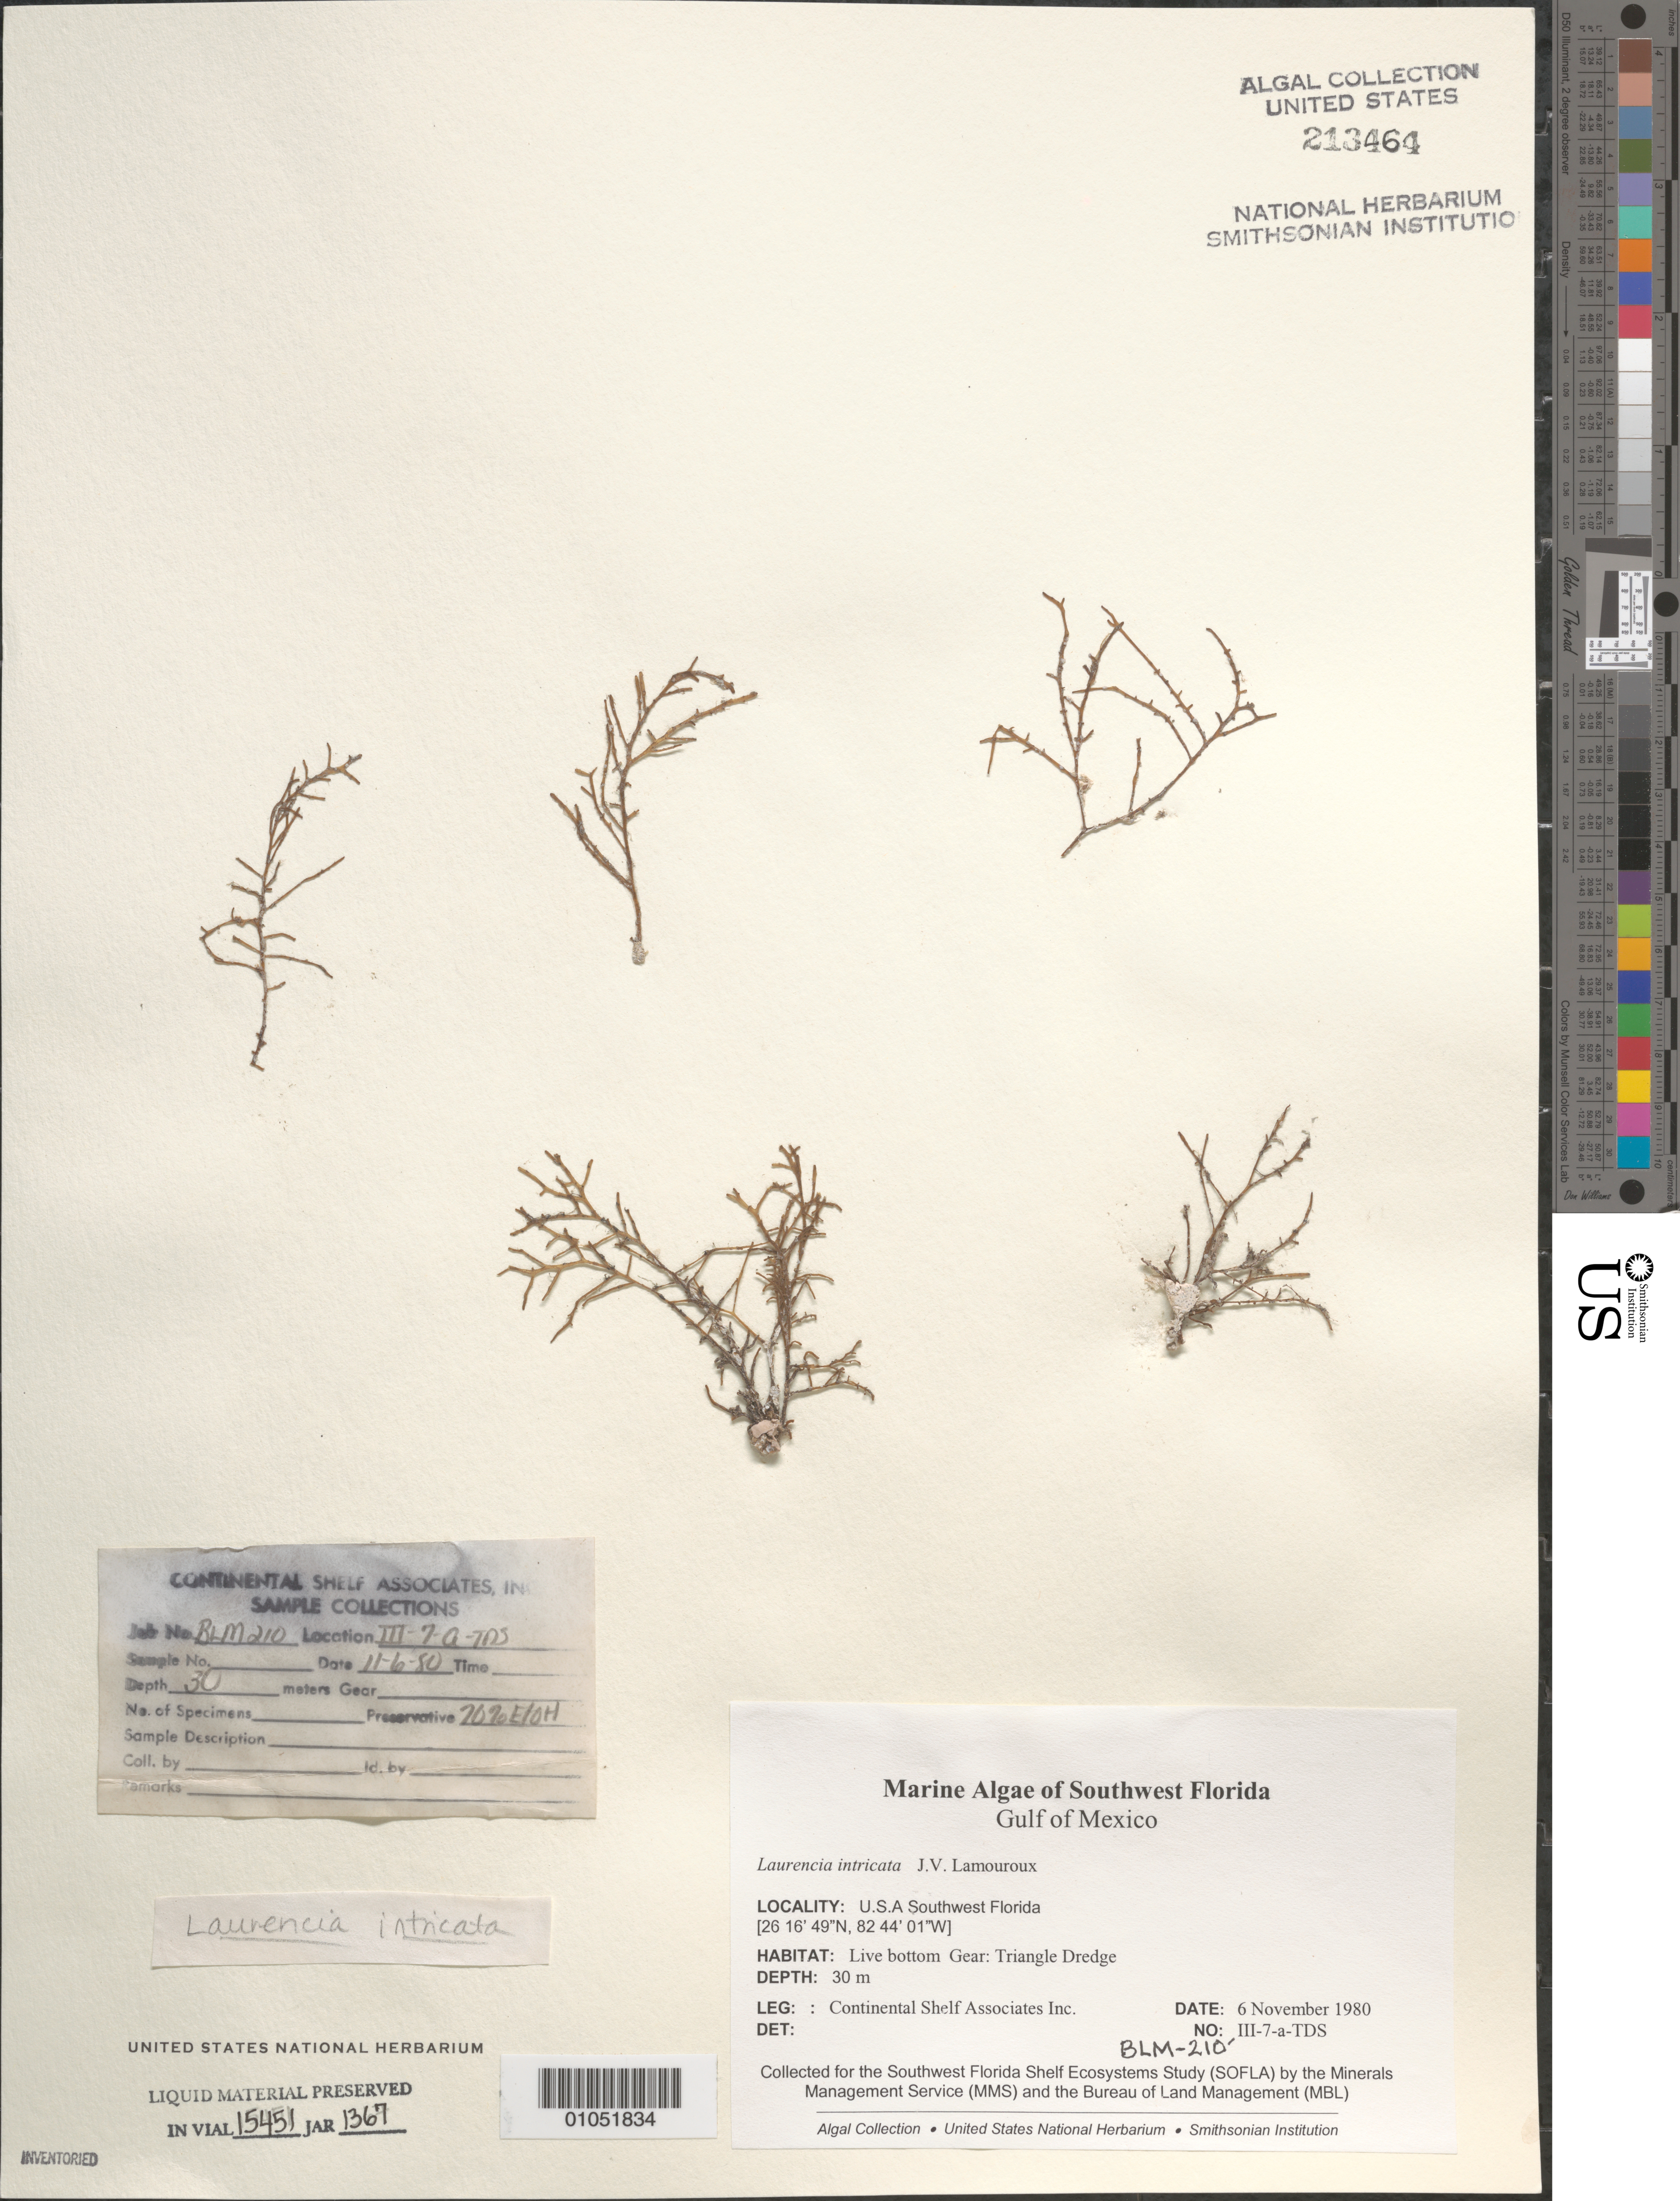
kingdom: Plantae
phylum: Rhodophyta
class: Florideophyceae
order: Ceramiales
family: Rhodomelaceae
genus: Laurencia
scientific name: Laurencia intricata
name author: J.V.Lamouroux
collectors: Continental Shelf Associates for the MMS/BLM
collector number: BLM-210-III-7-A-TDS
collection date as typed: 06 Nov 1980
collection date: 1980-11-06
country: United States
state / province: Florida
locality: Gulf of Mexico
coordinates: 26 16'49"N, 82 44'01"W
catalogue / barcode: US 213464